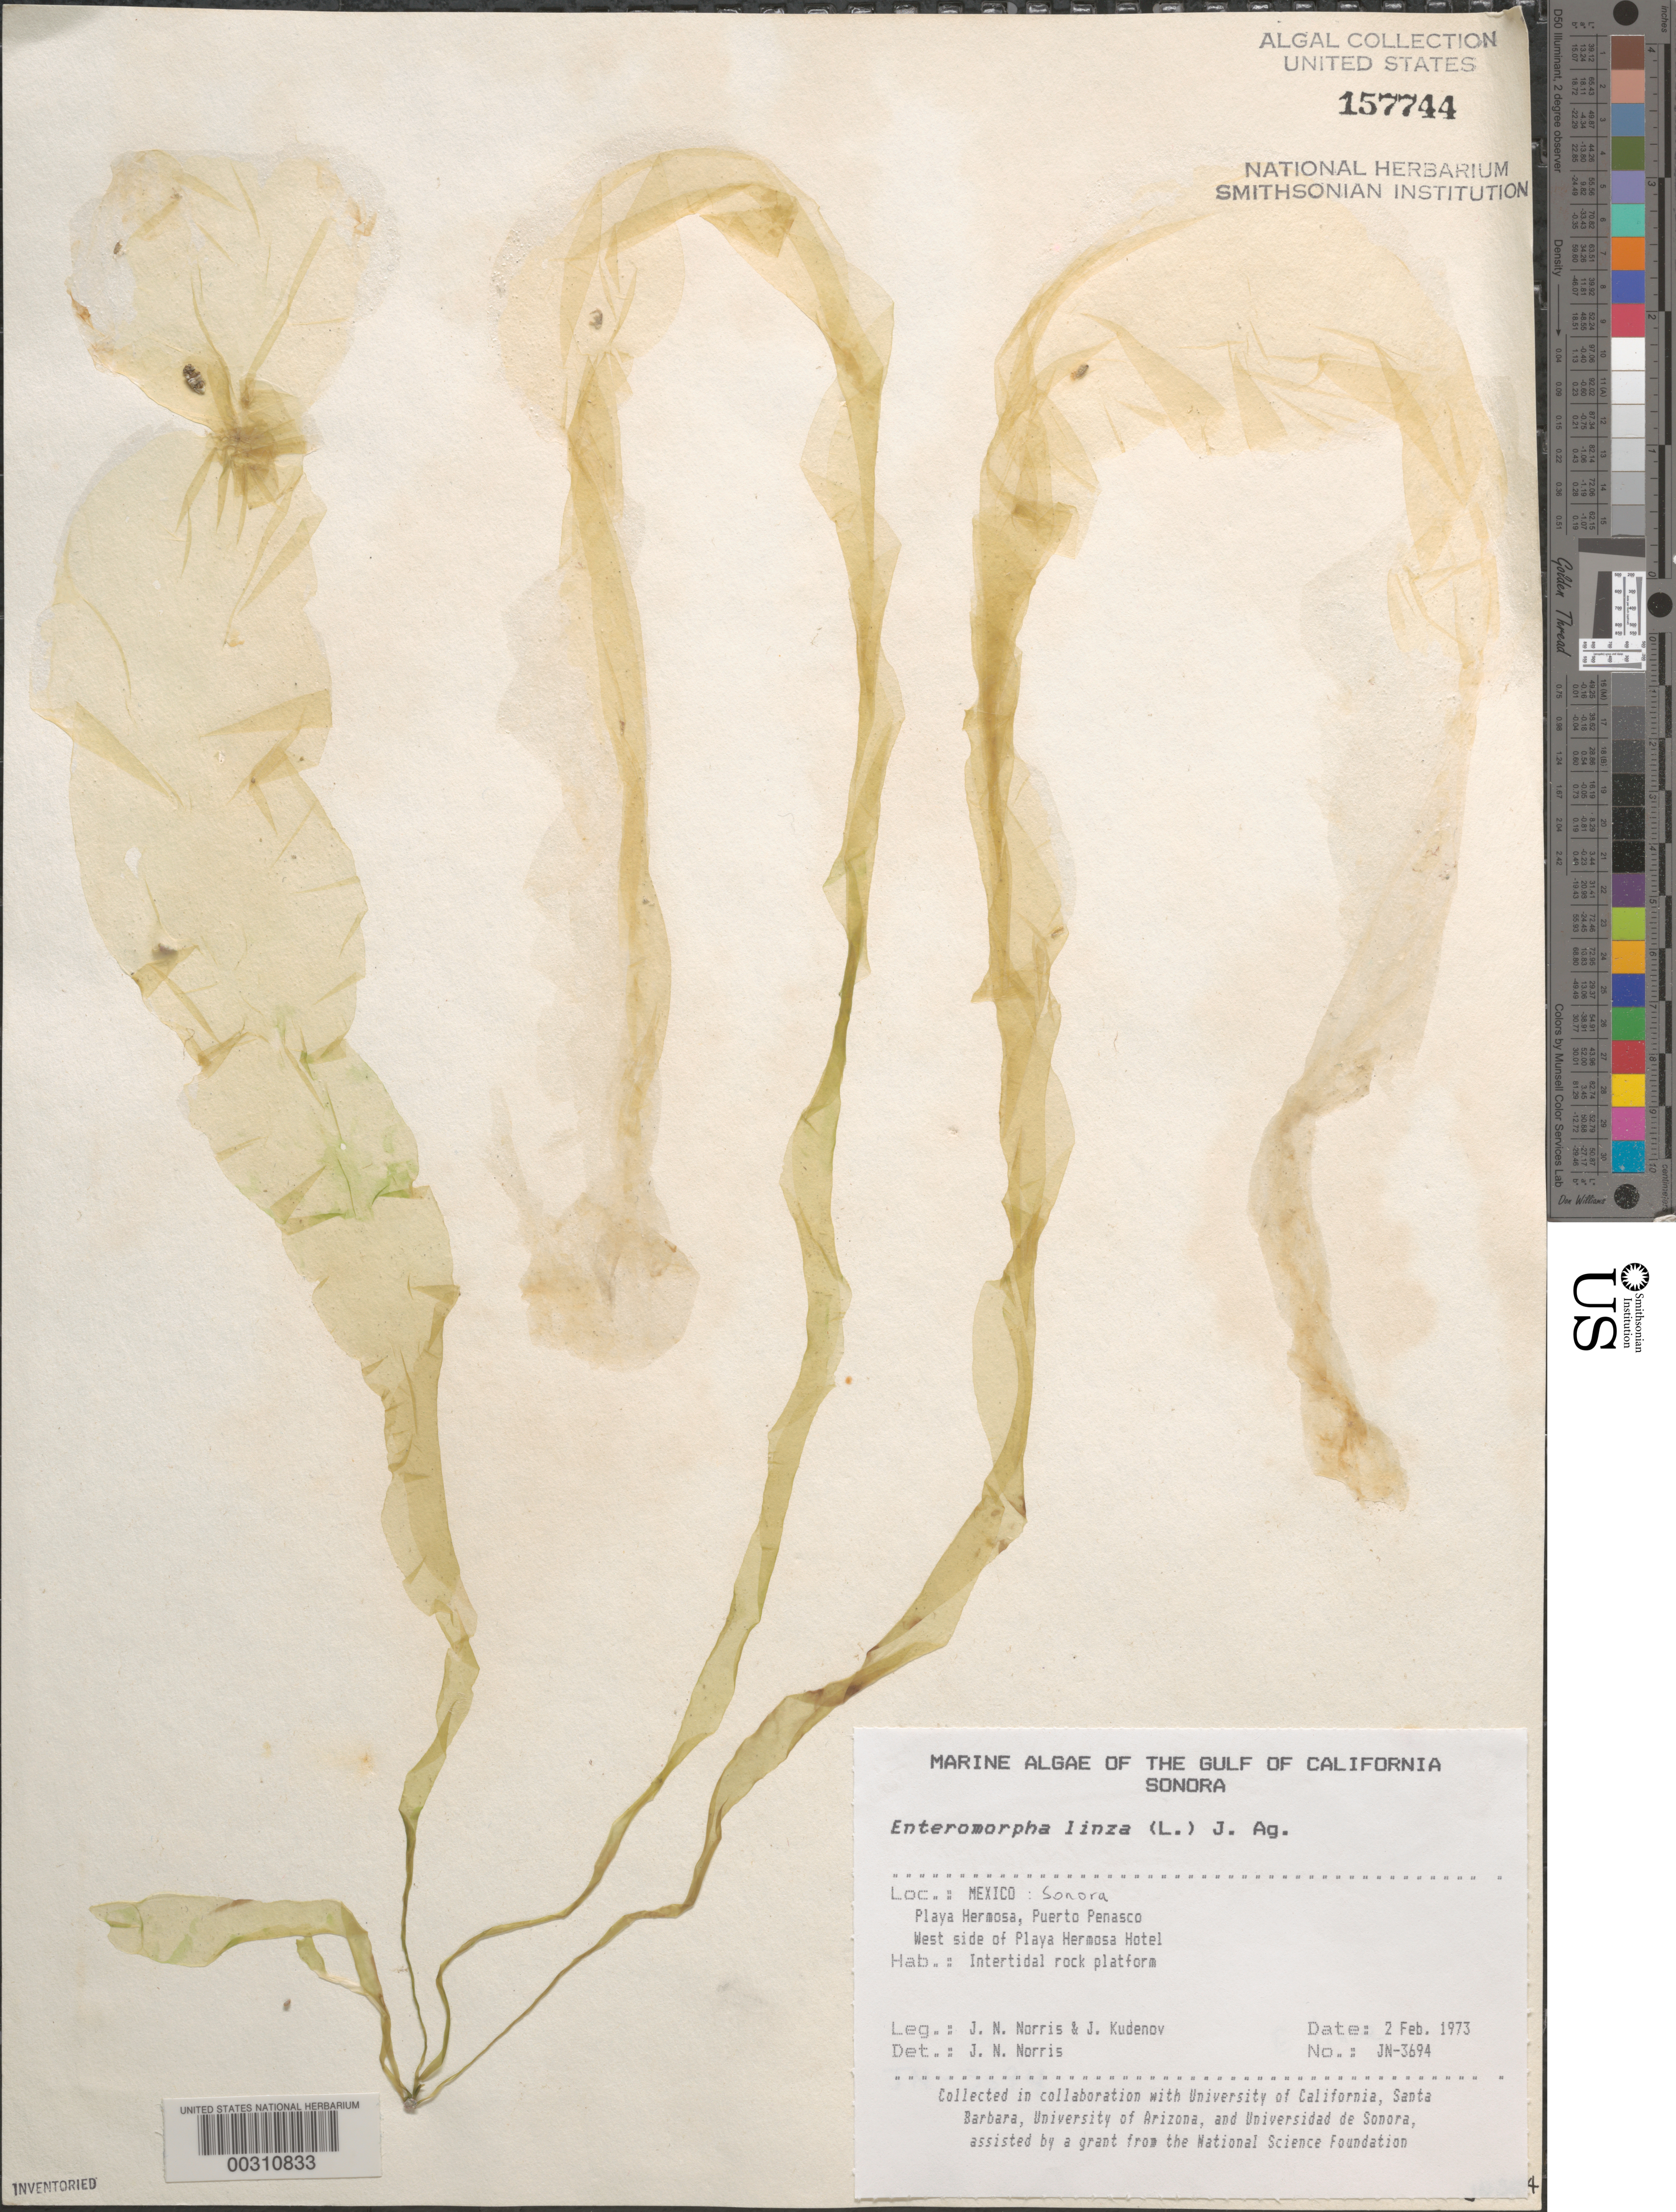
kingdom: Plantae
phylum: Chlorophyta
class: Ulvophyceae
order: Ulvales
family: Ulvaceae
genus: Ulva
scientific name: Ulva linza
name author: L.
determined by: Algae name updating Project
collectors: J. N. Norris & J. Kudenov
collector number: JN-3694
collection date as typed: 02 Feb 1973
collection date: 1973-02-02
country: Mexico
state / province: Sonora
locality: Playa Hermosa, Puerto Penasco, Playa Hermosa Hotel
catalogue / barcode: US 157744